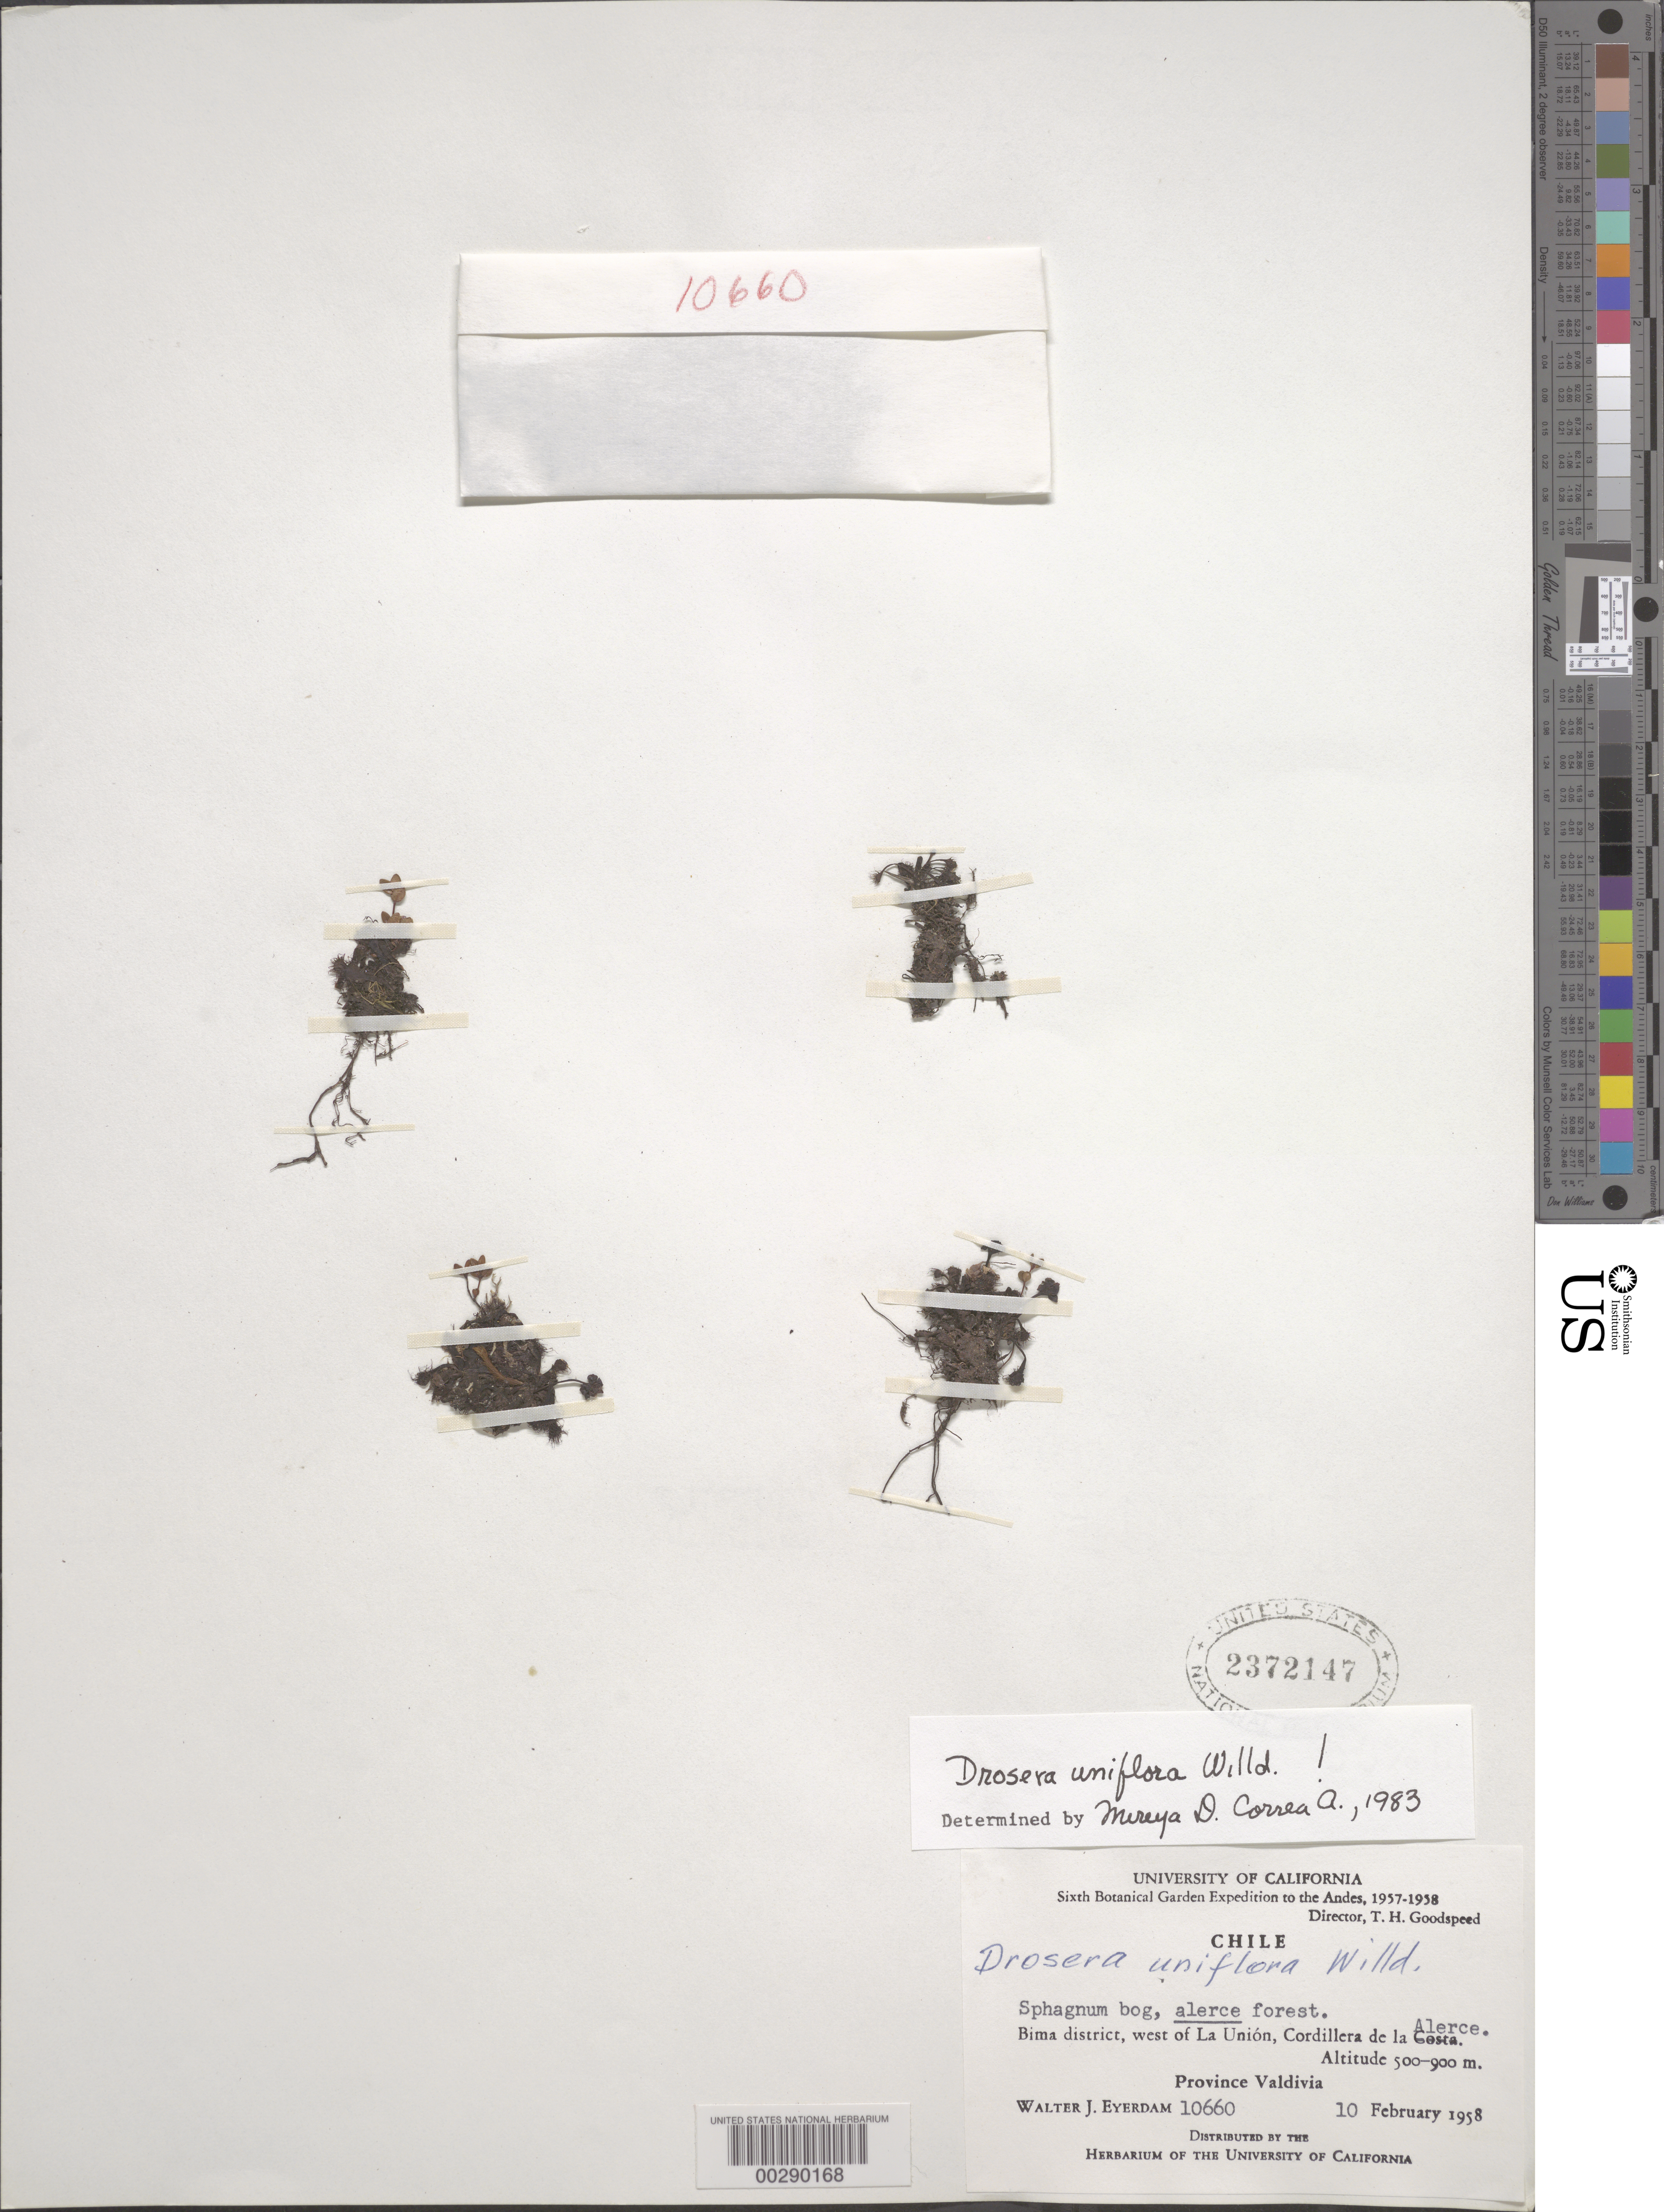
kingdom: Plantae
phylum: Tracheophyta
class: Magnoliopsida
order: Caryophyllales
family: Droseraceae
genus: Drosera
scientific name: Drosera uniflora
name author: Willd.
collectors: W. J. Eyerdam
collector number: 10660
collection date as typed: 10 Feb 1958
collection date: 1958-02-10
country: Chile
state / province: Los Lagos (X)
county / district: Valdivia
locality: Bima dist. w of la union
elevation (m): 500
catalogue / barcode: US 2372147